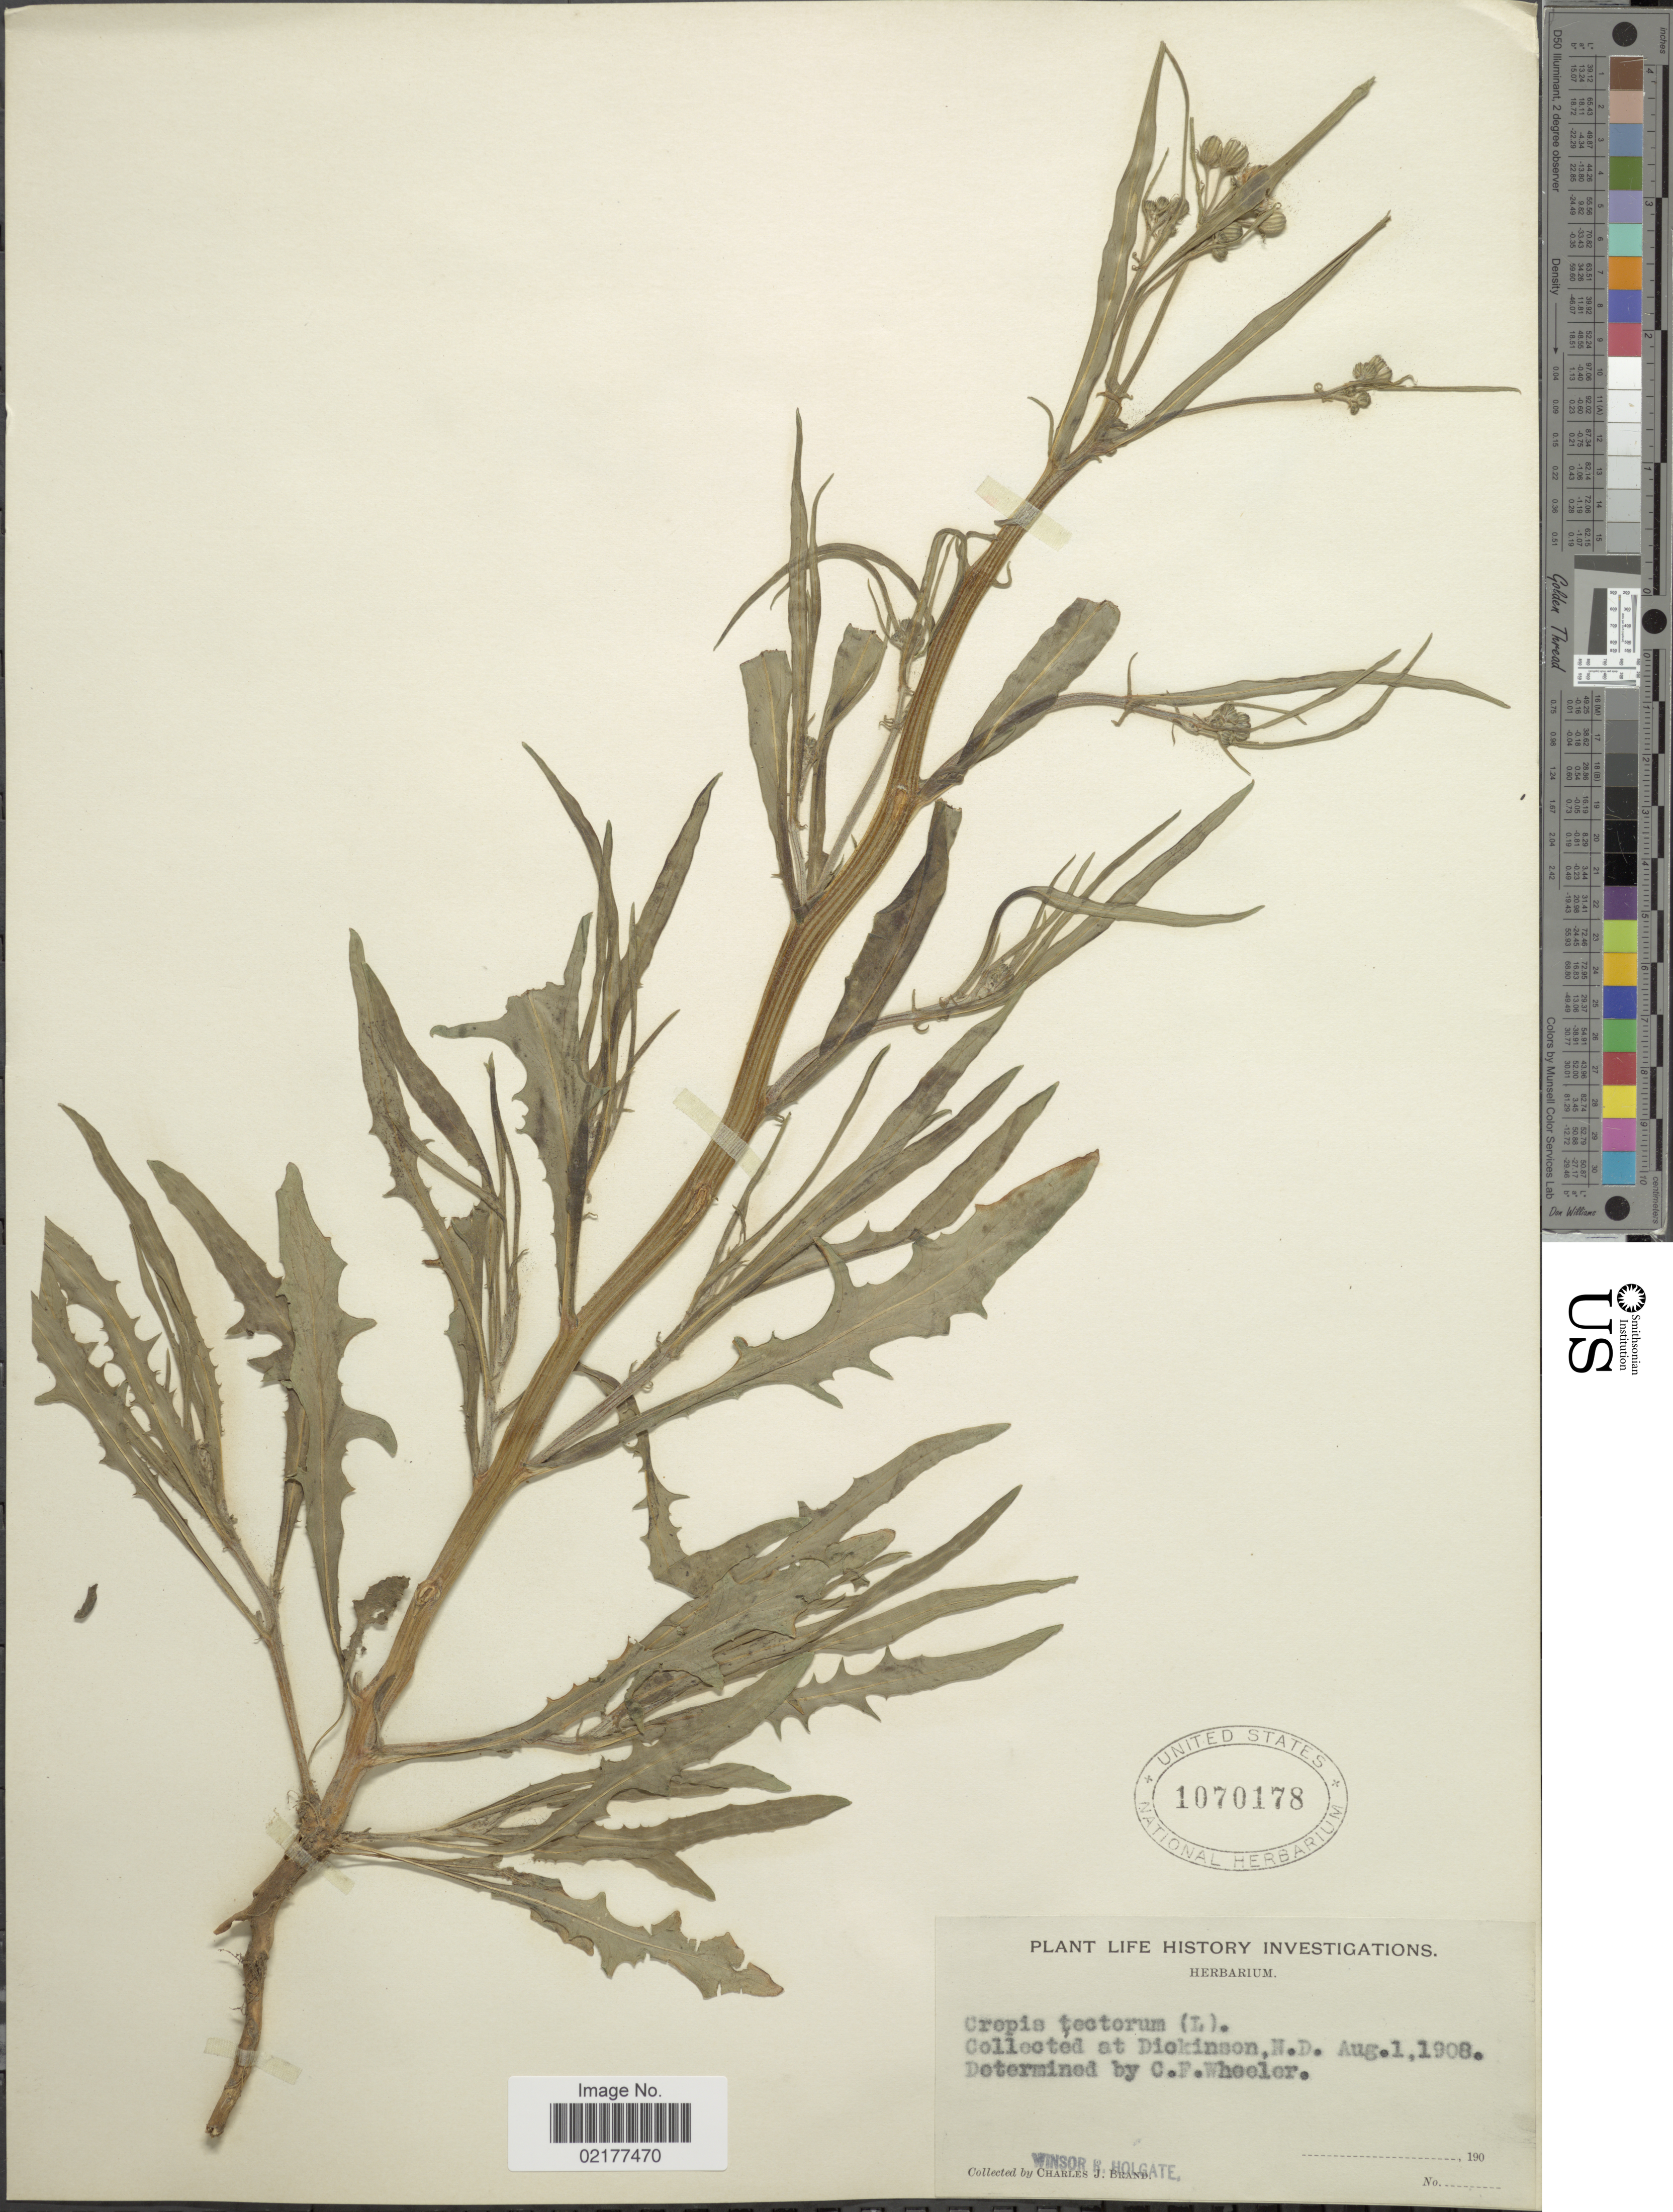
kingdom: Plantae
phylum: Tracheophyta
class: Magnoliopsida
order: Asterales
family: Asteraceae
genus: Crepis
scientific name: Crepis tectorum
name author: L.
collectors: W. Holgate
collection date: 1908-08-01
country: United States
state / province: North Dakota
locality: Dickinson, N.D.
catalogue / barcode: US 1070178